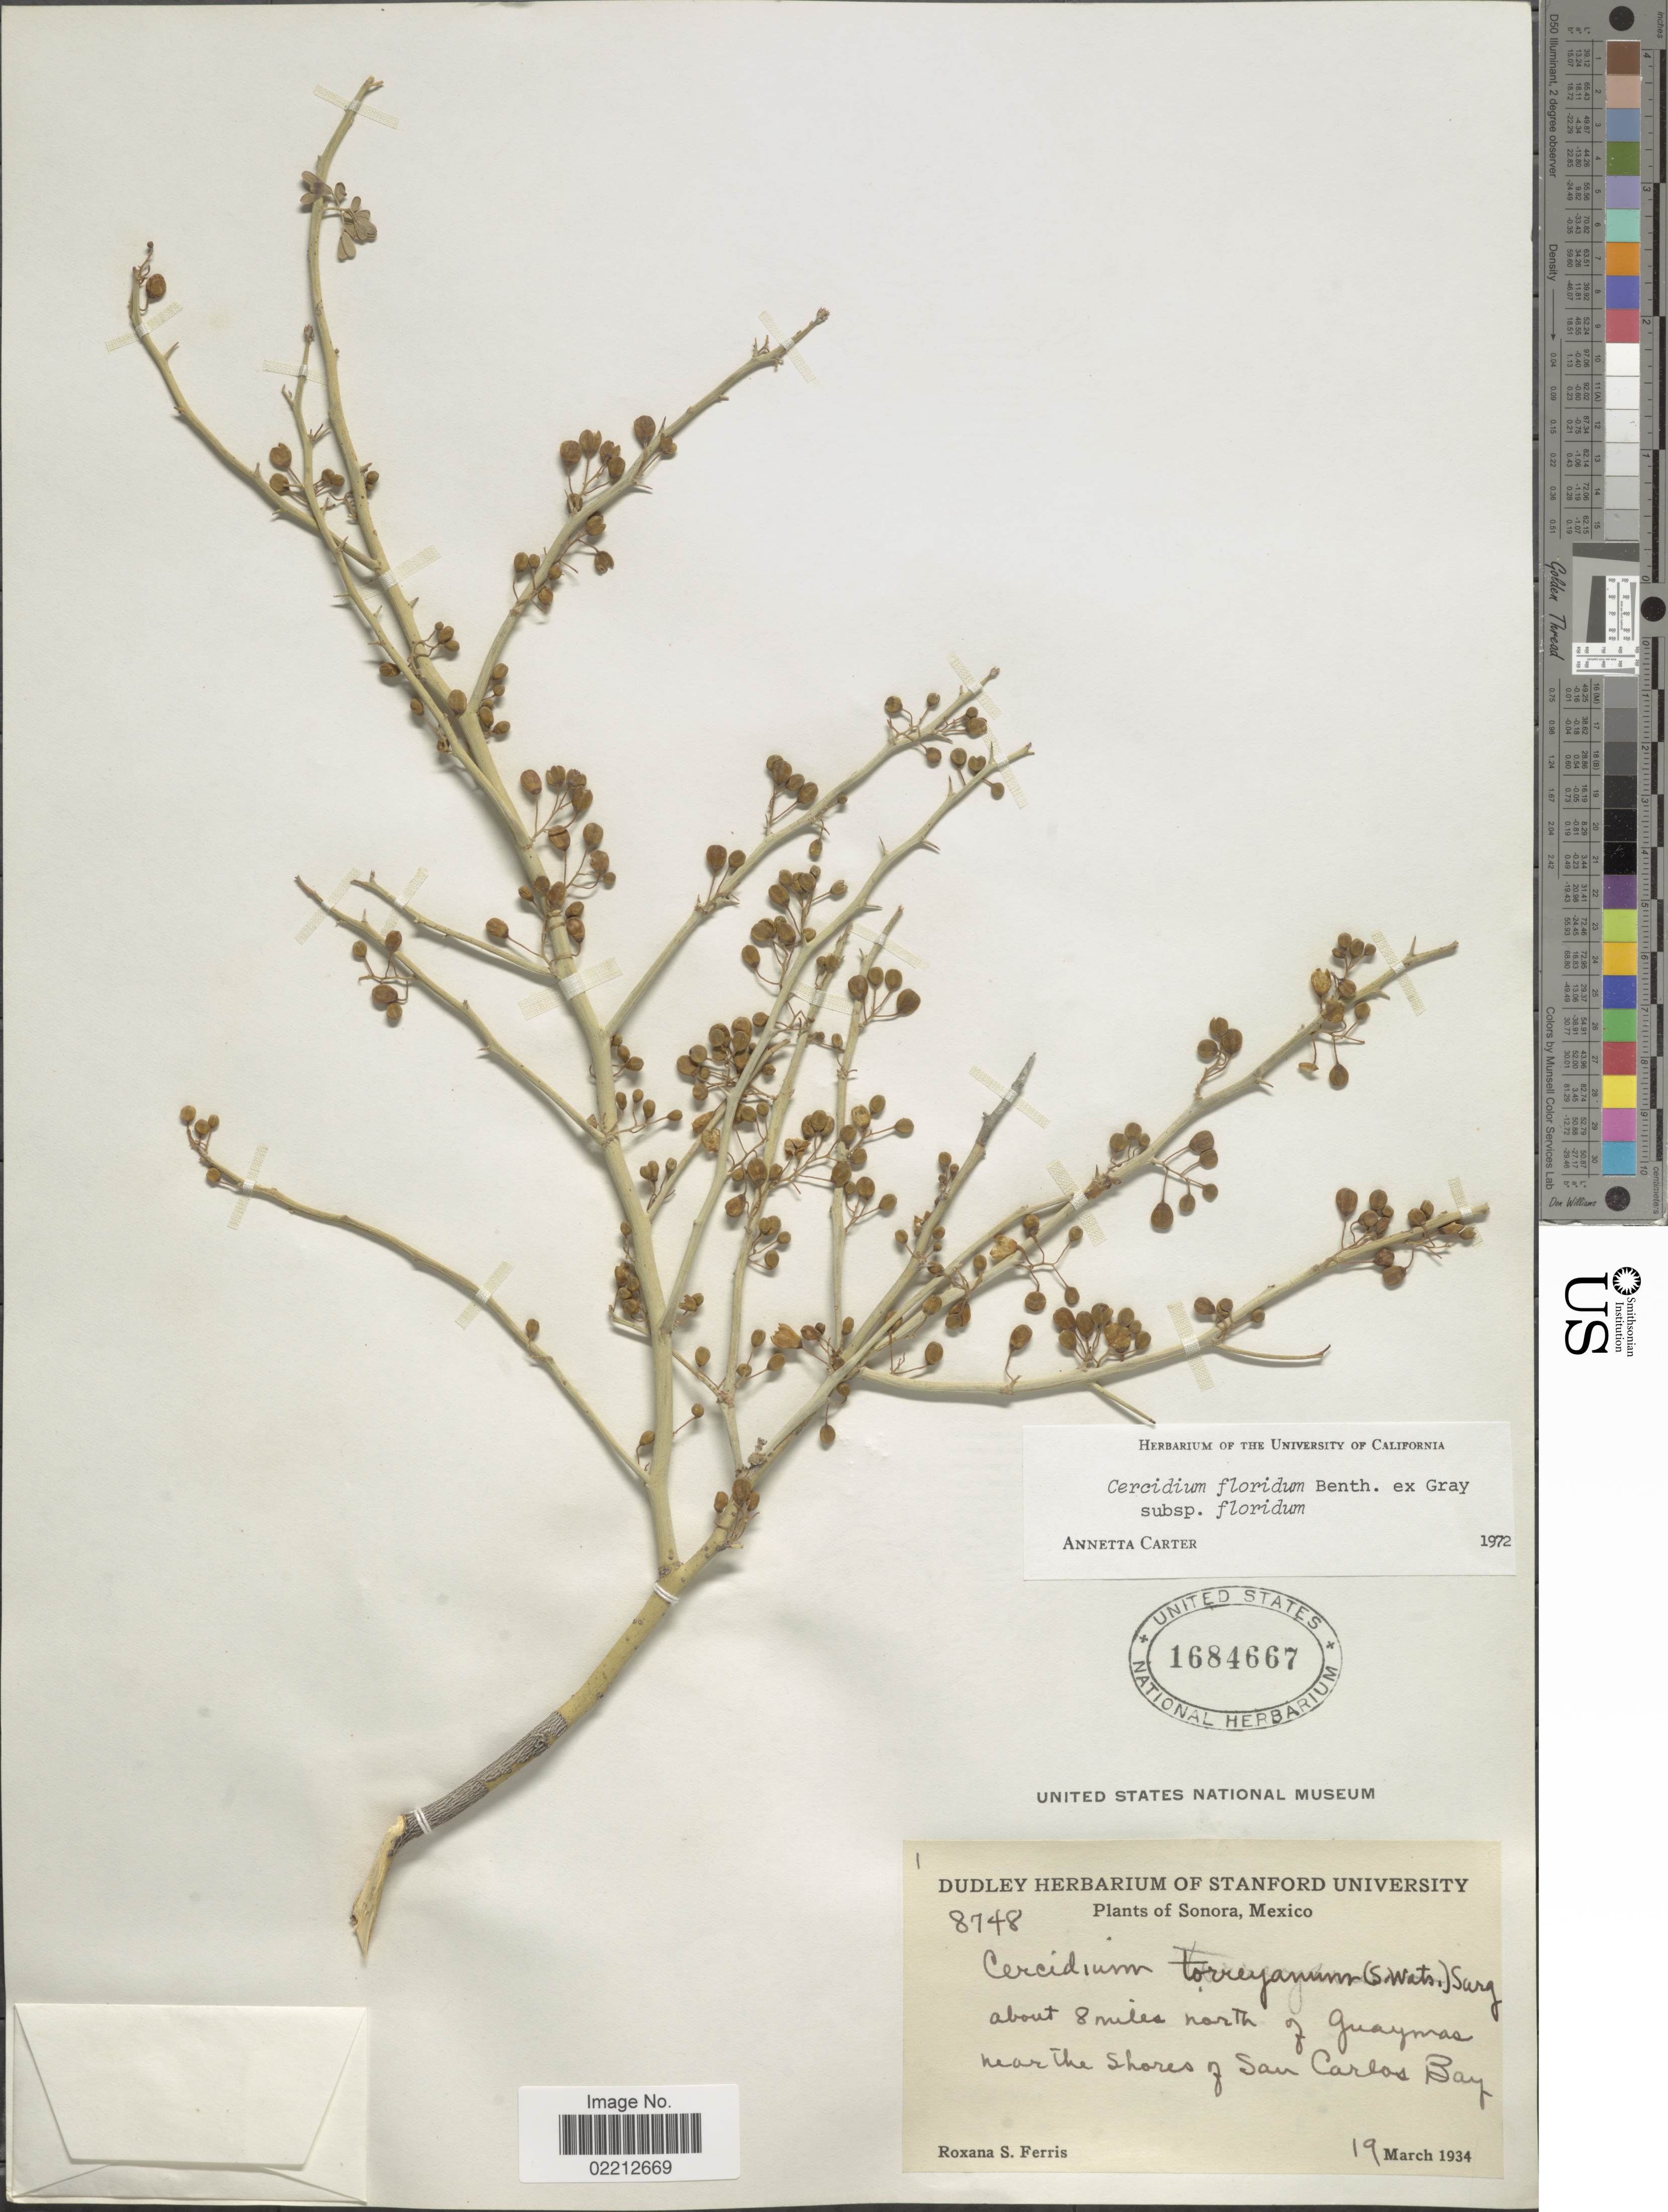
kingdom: Plantae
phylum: Tracheophyta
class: Magnoliopsida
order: Fabales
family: Fabaceae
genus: Parkinsonia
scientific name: Parkinsonia florida subsp. florida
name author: (Benth. ex A. Gray) S. Watson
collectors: R. S. Ferris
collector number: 8748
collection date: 1934-03-19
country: Mexico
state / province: Sonora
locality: About 8 miles north of Guaymas, near the shores of San Carlos Bay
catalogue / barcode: US 1684667